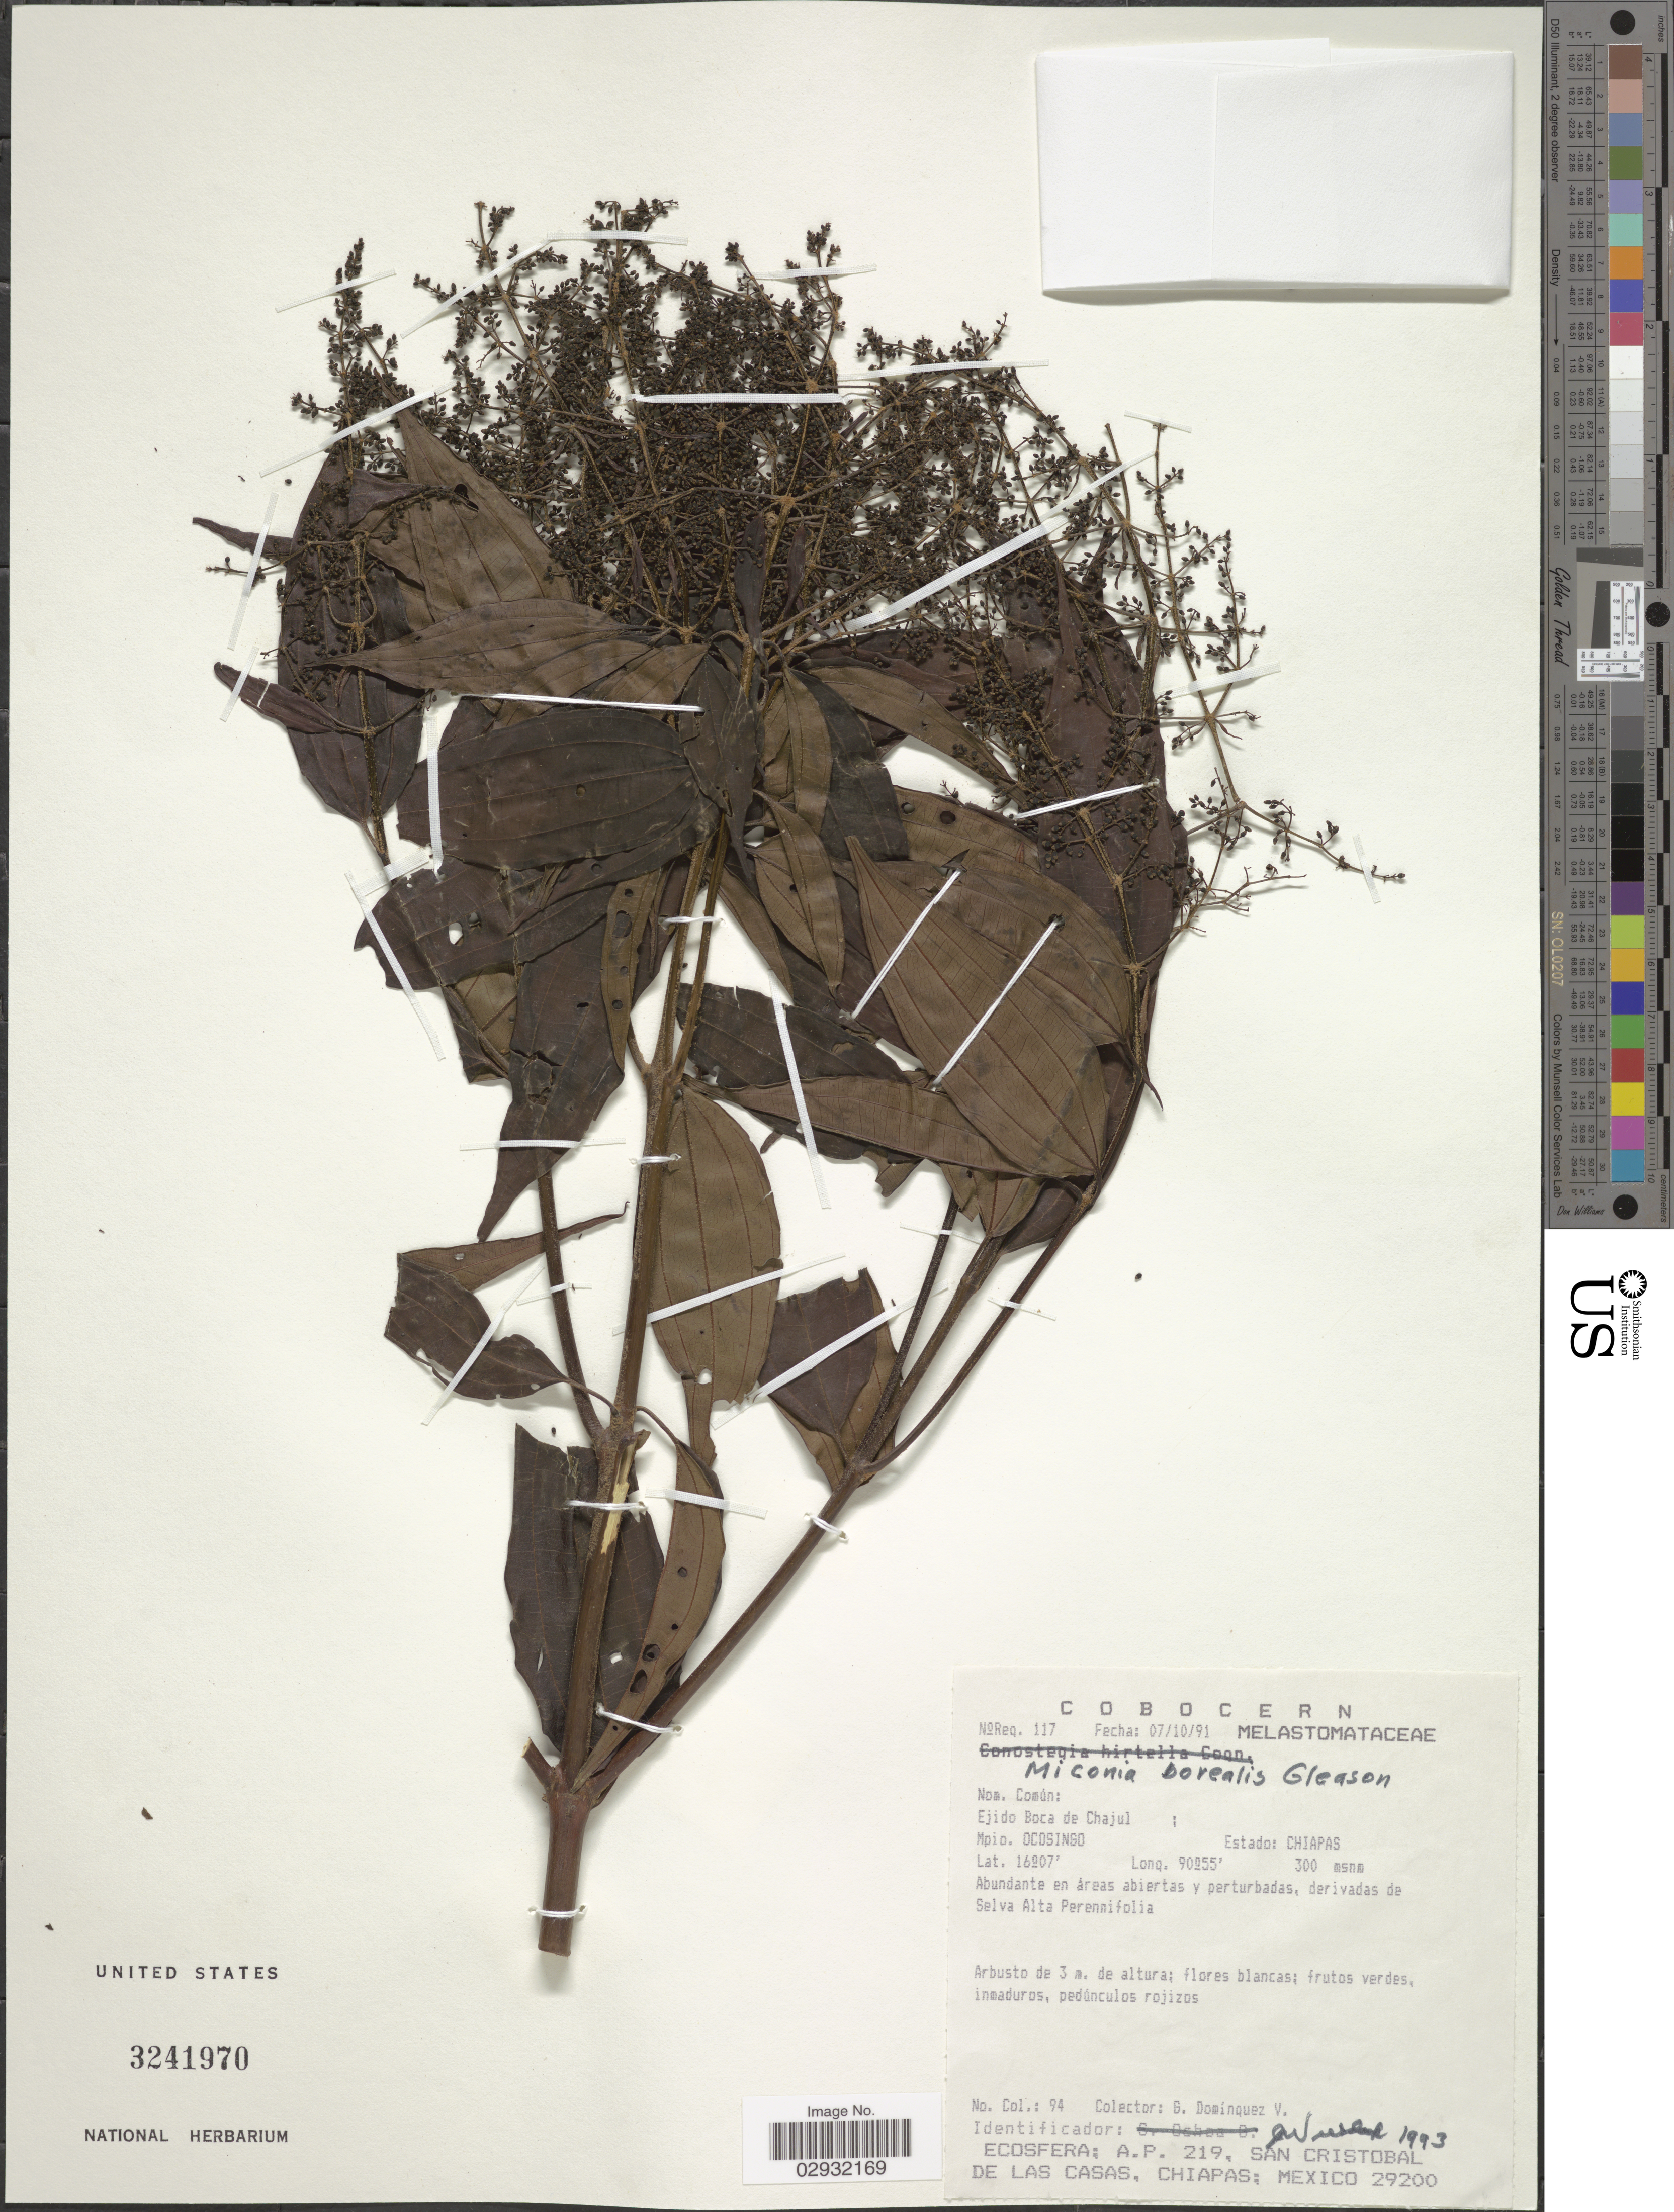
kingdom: Plantae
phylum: Tracheophyta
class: Magnoliopsida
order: Myrtales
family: Melastomataceae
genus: Miconia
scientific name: Miconia borealis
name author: Gleason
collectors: G. Dominquez V.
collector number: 94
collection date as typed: Transcribed d/m/y: 7/10/91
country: Mexico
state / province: Chiapas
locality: Ejido Boca de Chajul, Mpio. Ocosingo, Estado: Chiapas.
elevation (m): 300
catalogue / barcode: US 3241970